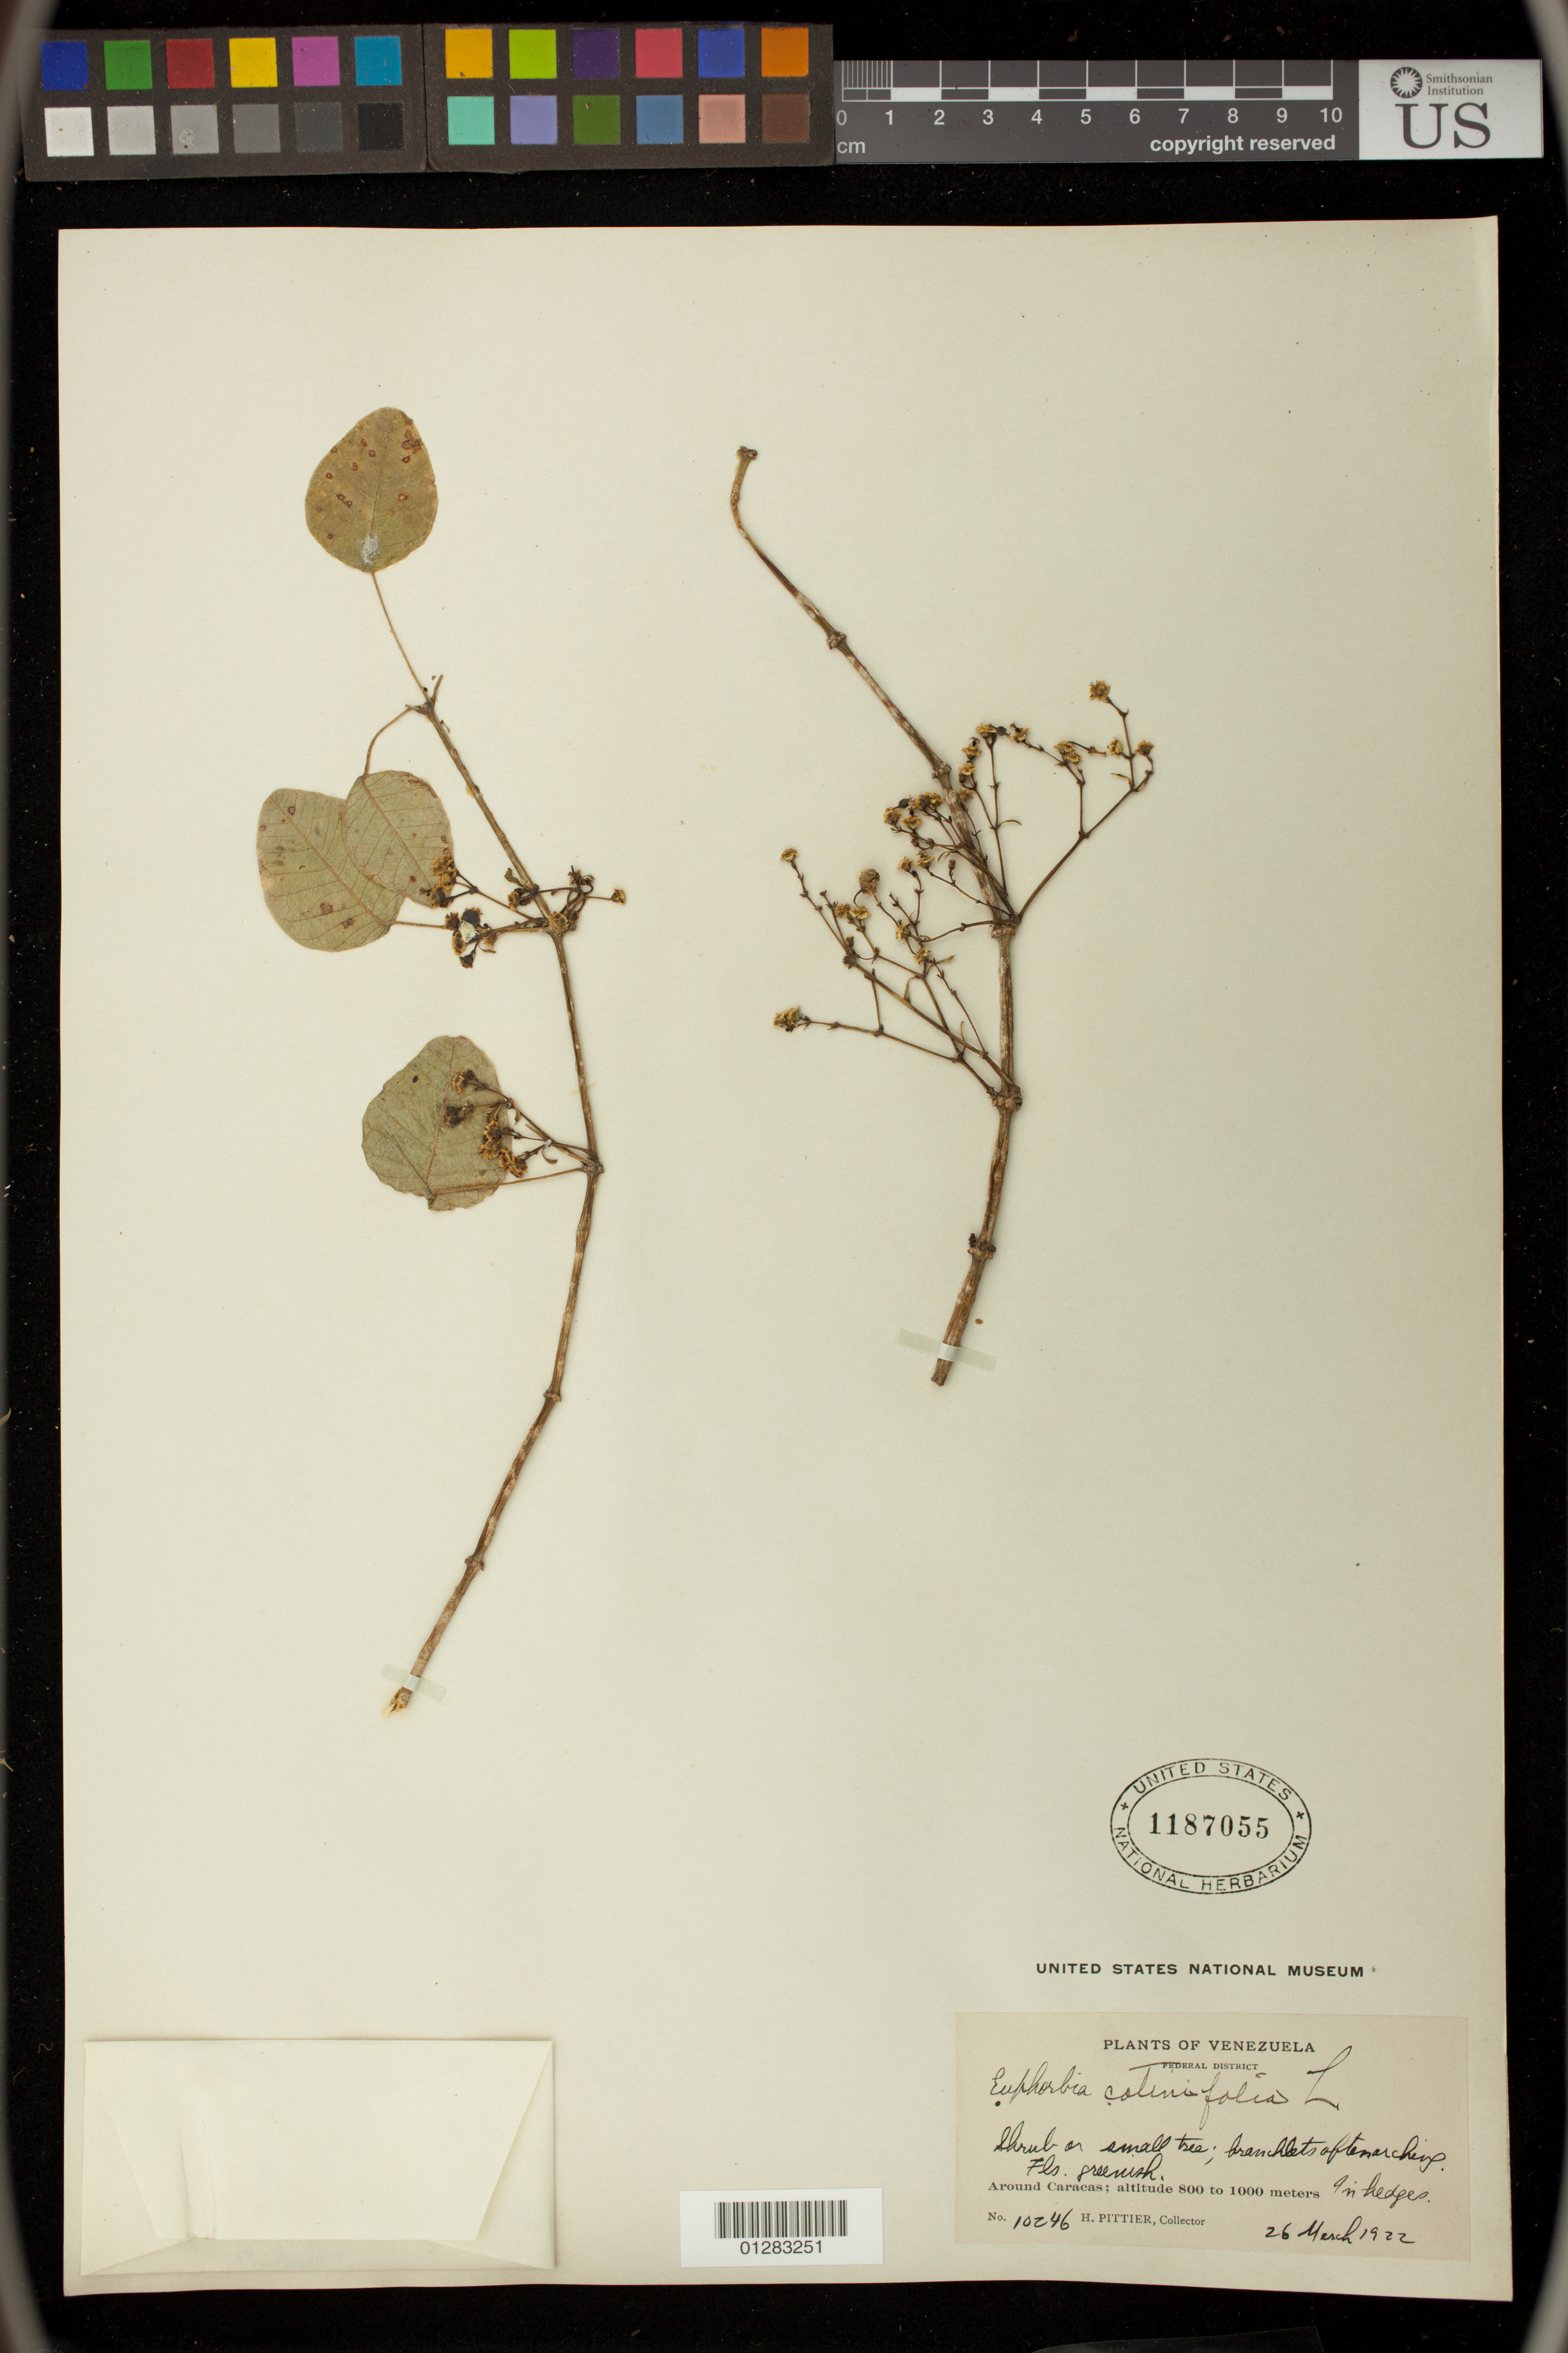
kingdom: Plantae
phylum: Tracheophyta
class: Magnoliopsida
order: Malpighiales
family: Euphorbiaceae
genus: Euphorbia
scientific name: Euphorbia cotinifolia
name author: L.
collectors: H. F. Pittier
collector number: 10246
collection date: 1922-03-26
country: Venezuela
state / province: Distrito Federal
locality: Around Caracas, Federal District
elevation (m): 800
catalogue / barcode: US 1187055